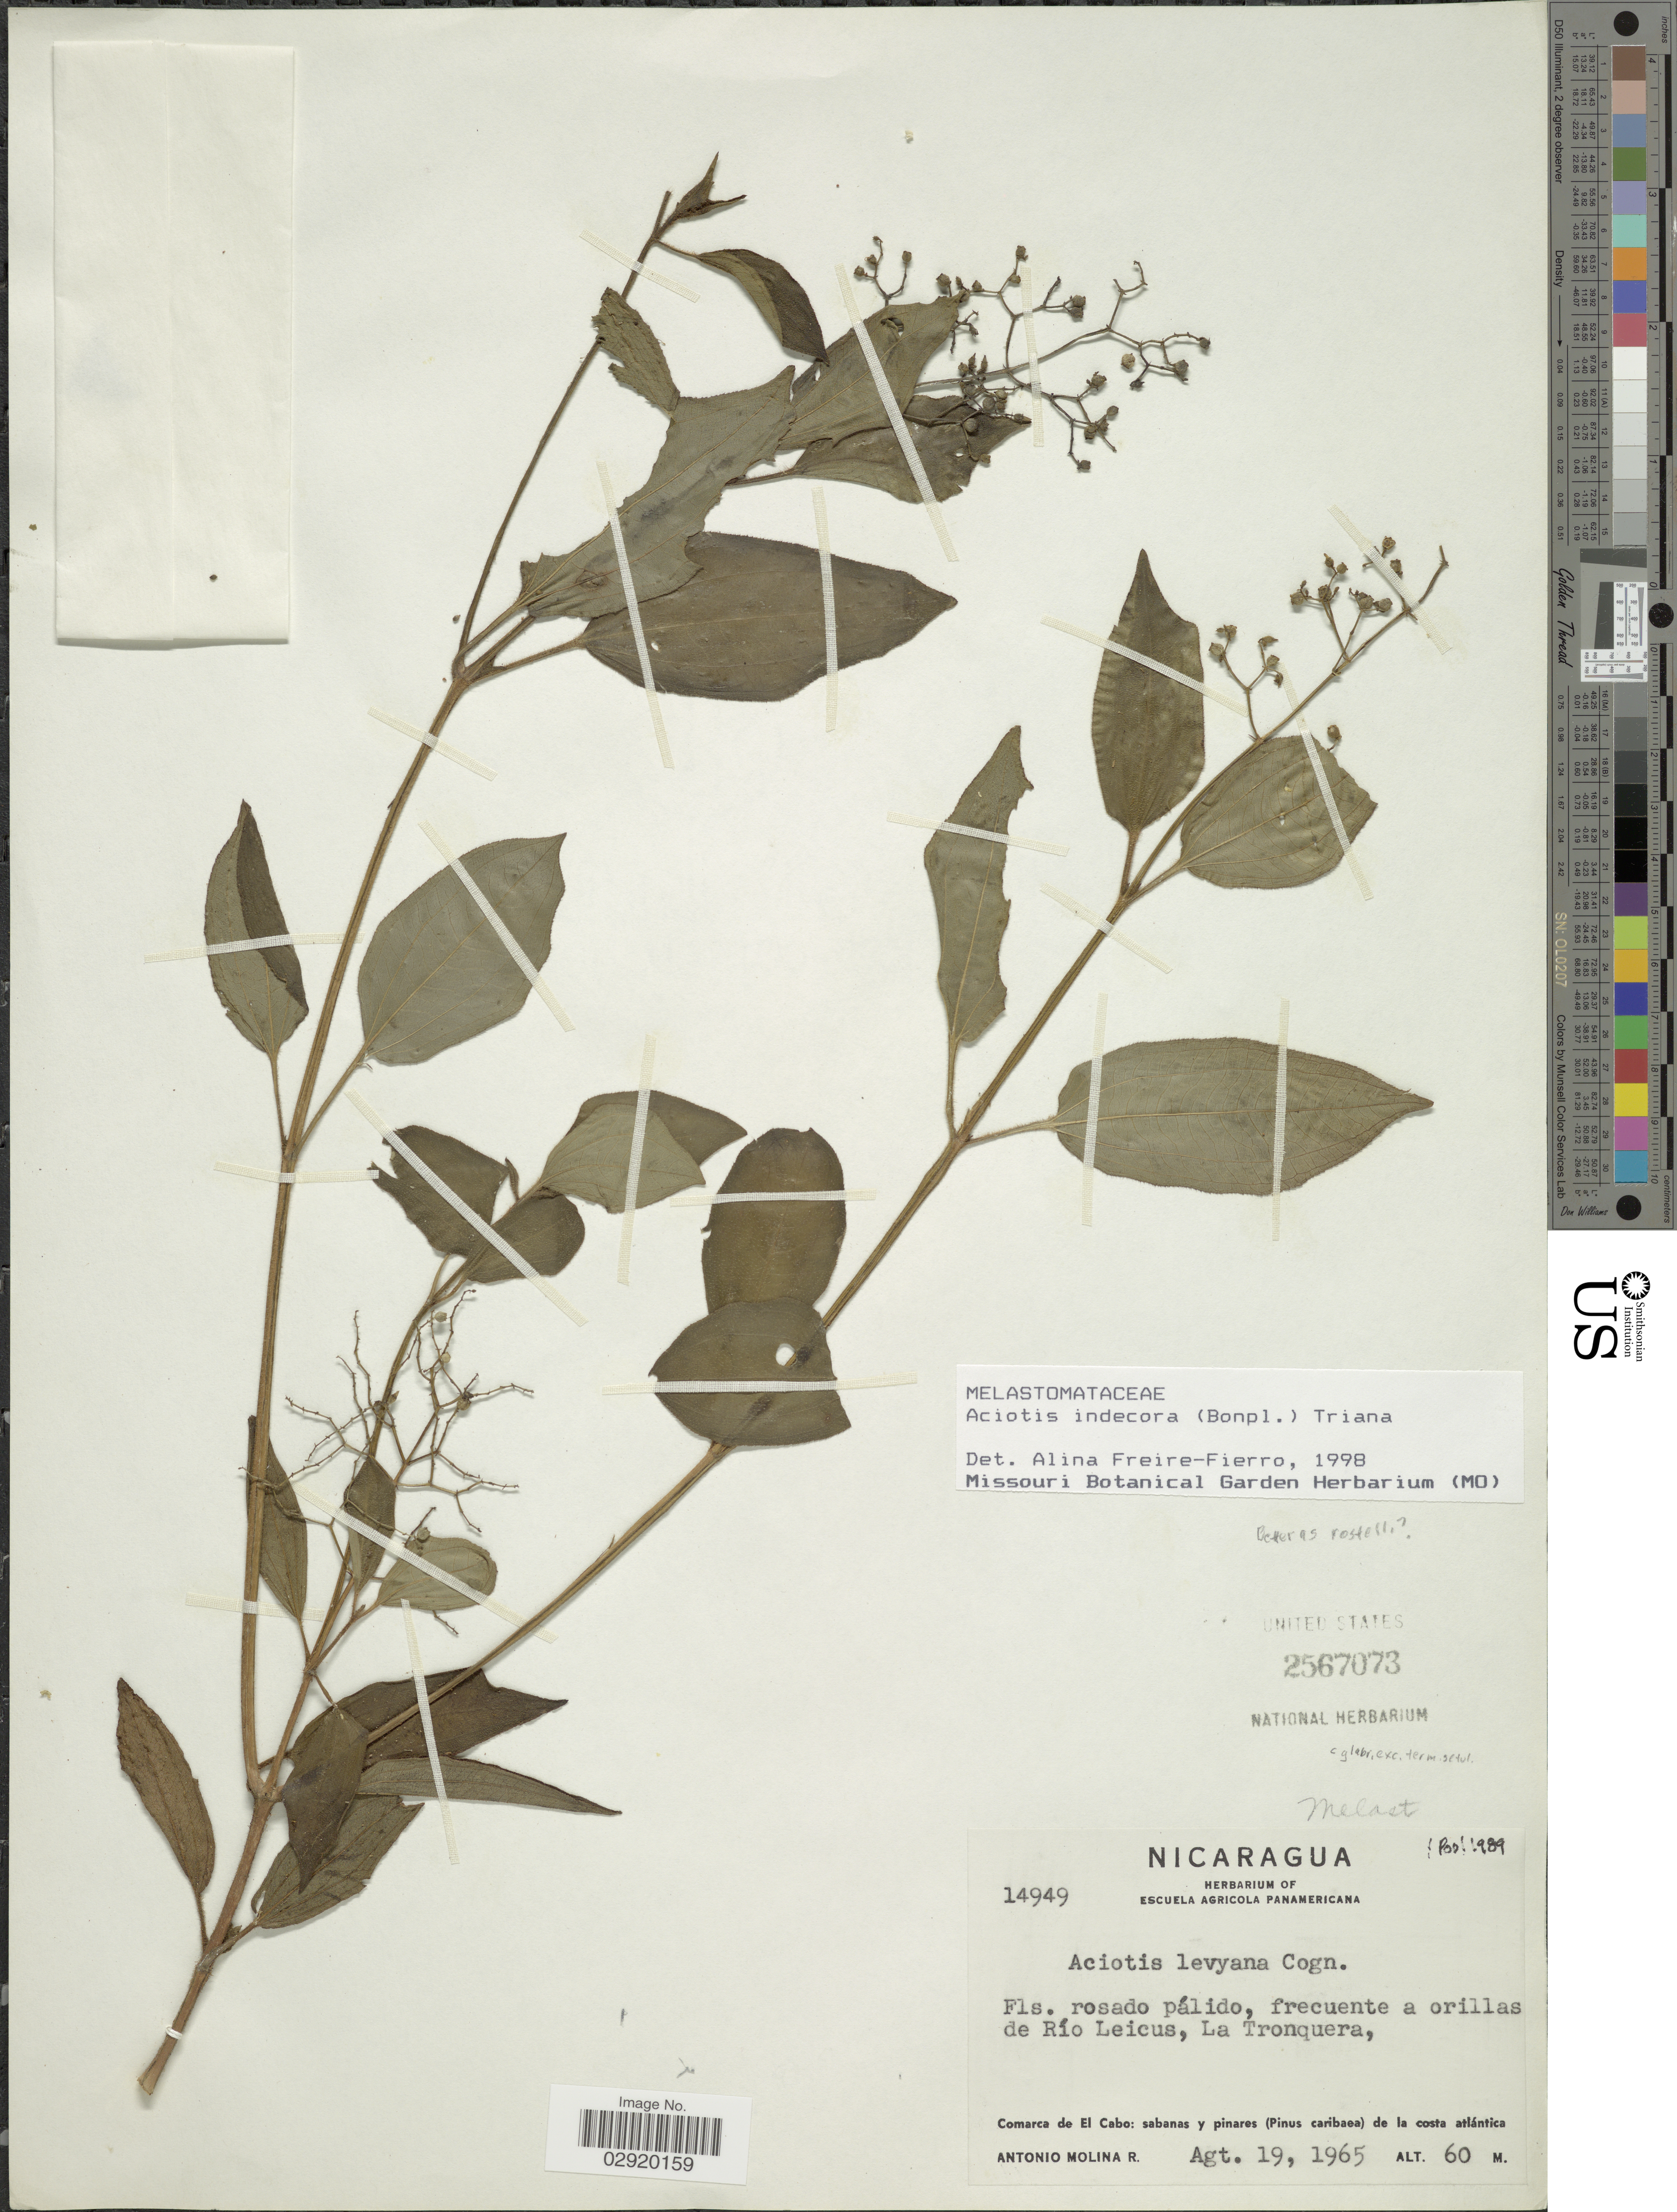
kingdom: Plantae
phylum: Tracheophyta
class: Magnoliopsida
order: Myrtales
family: Melastomataceae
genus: Aciotis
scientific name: Aciotis indecora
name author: (Bonpl.) Triana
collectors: A. Molina R.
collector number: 14949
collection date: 1965-08-19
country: Nicaragua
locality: Frecuenta a orillas de Río Leicus, La Tronquera. Comarca de El Cabo: sabanas y pinares (Pinus caribaea) de la costa atlántica.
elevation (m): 60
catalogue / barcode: US 2567073